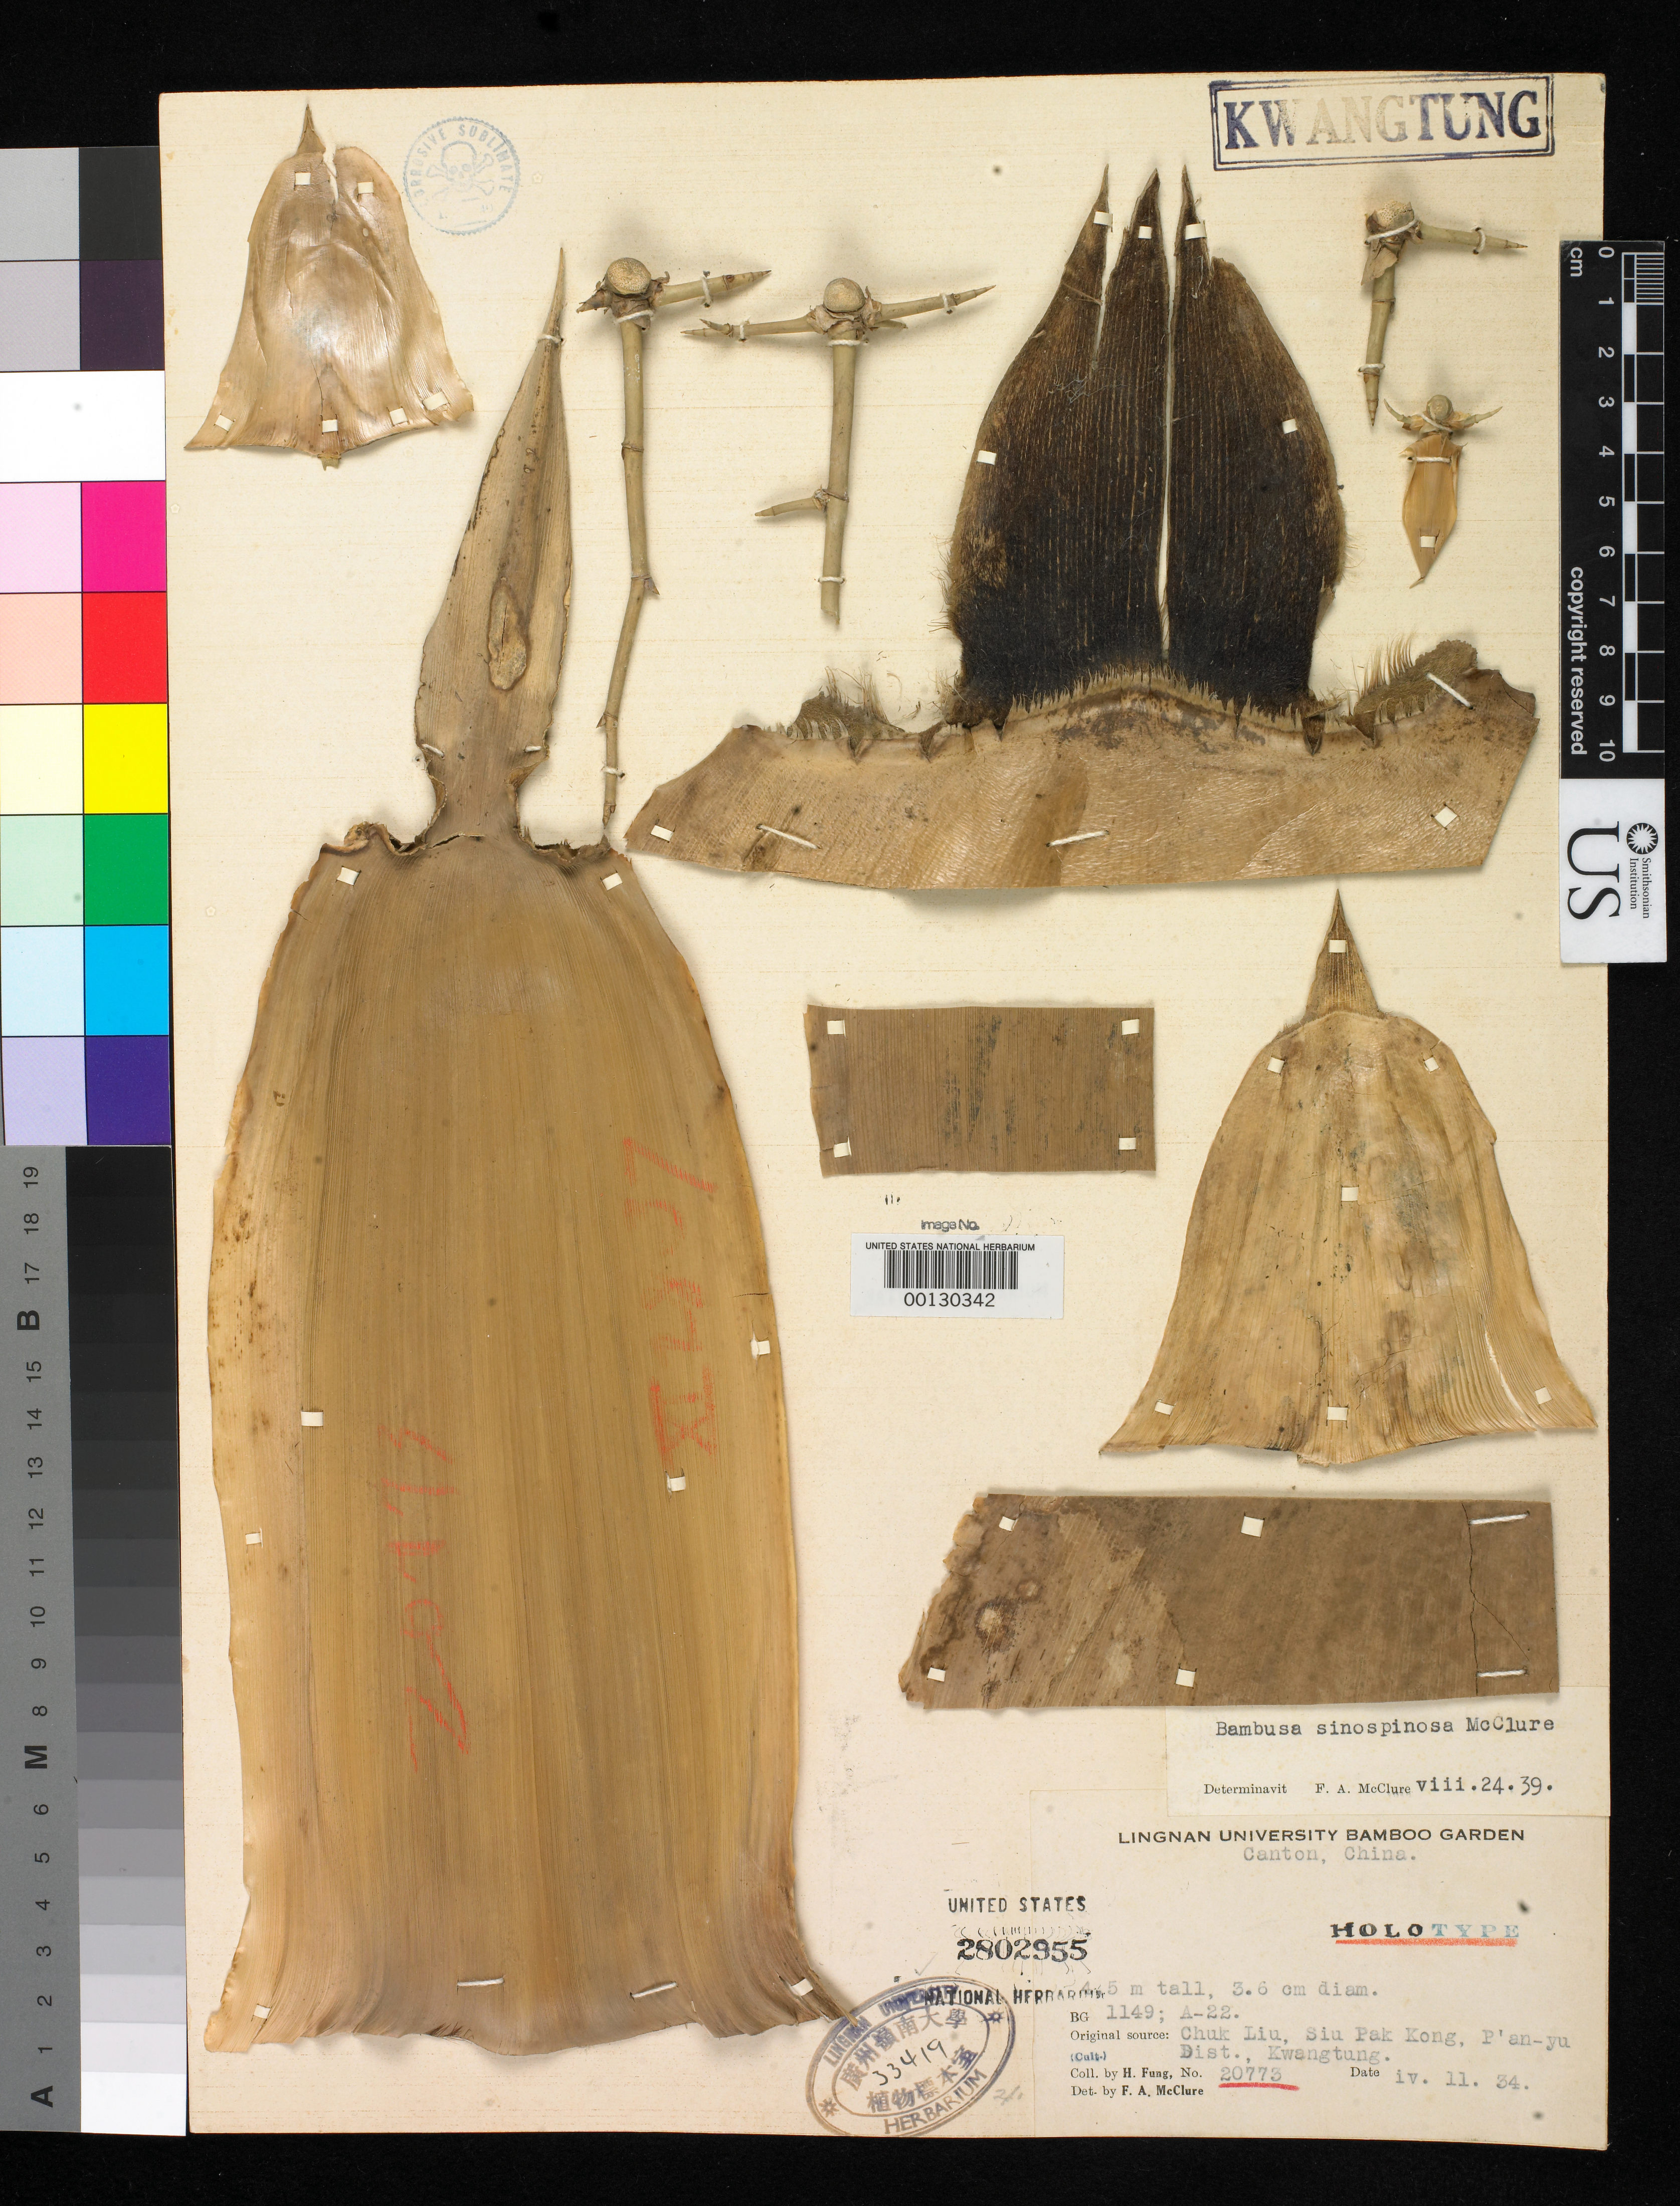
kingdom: Plantae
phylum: Tracheophyta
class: Liliopsida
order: Poales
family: Poaceae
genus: Bambusa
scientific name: Bambusa sinospinosa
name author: McClure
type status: Type Collection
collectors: H. L. Fung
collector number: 20773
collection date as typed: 11 Apr 1934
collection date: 1934-04-11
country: China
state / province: Guangdong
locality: Chuk Liu, Siu Pak Kong.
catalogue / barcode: US 33419